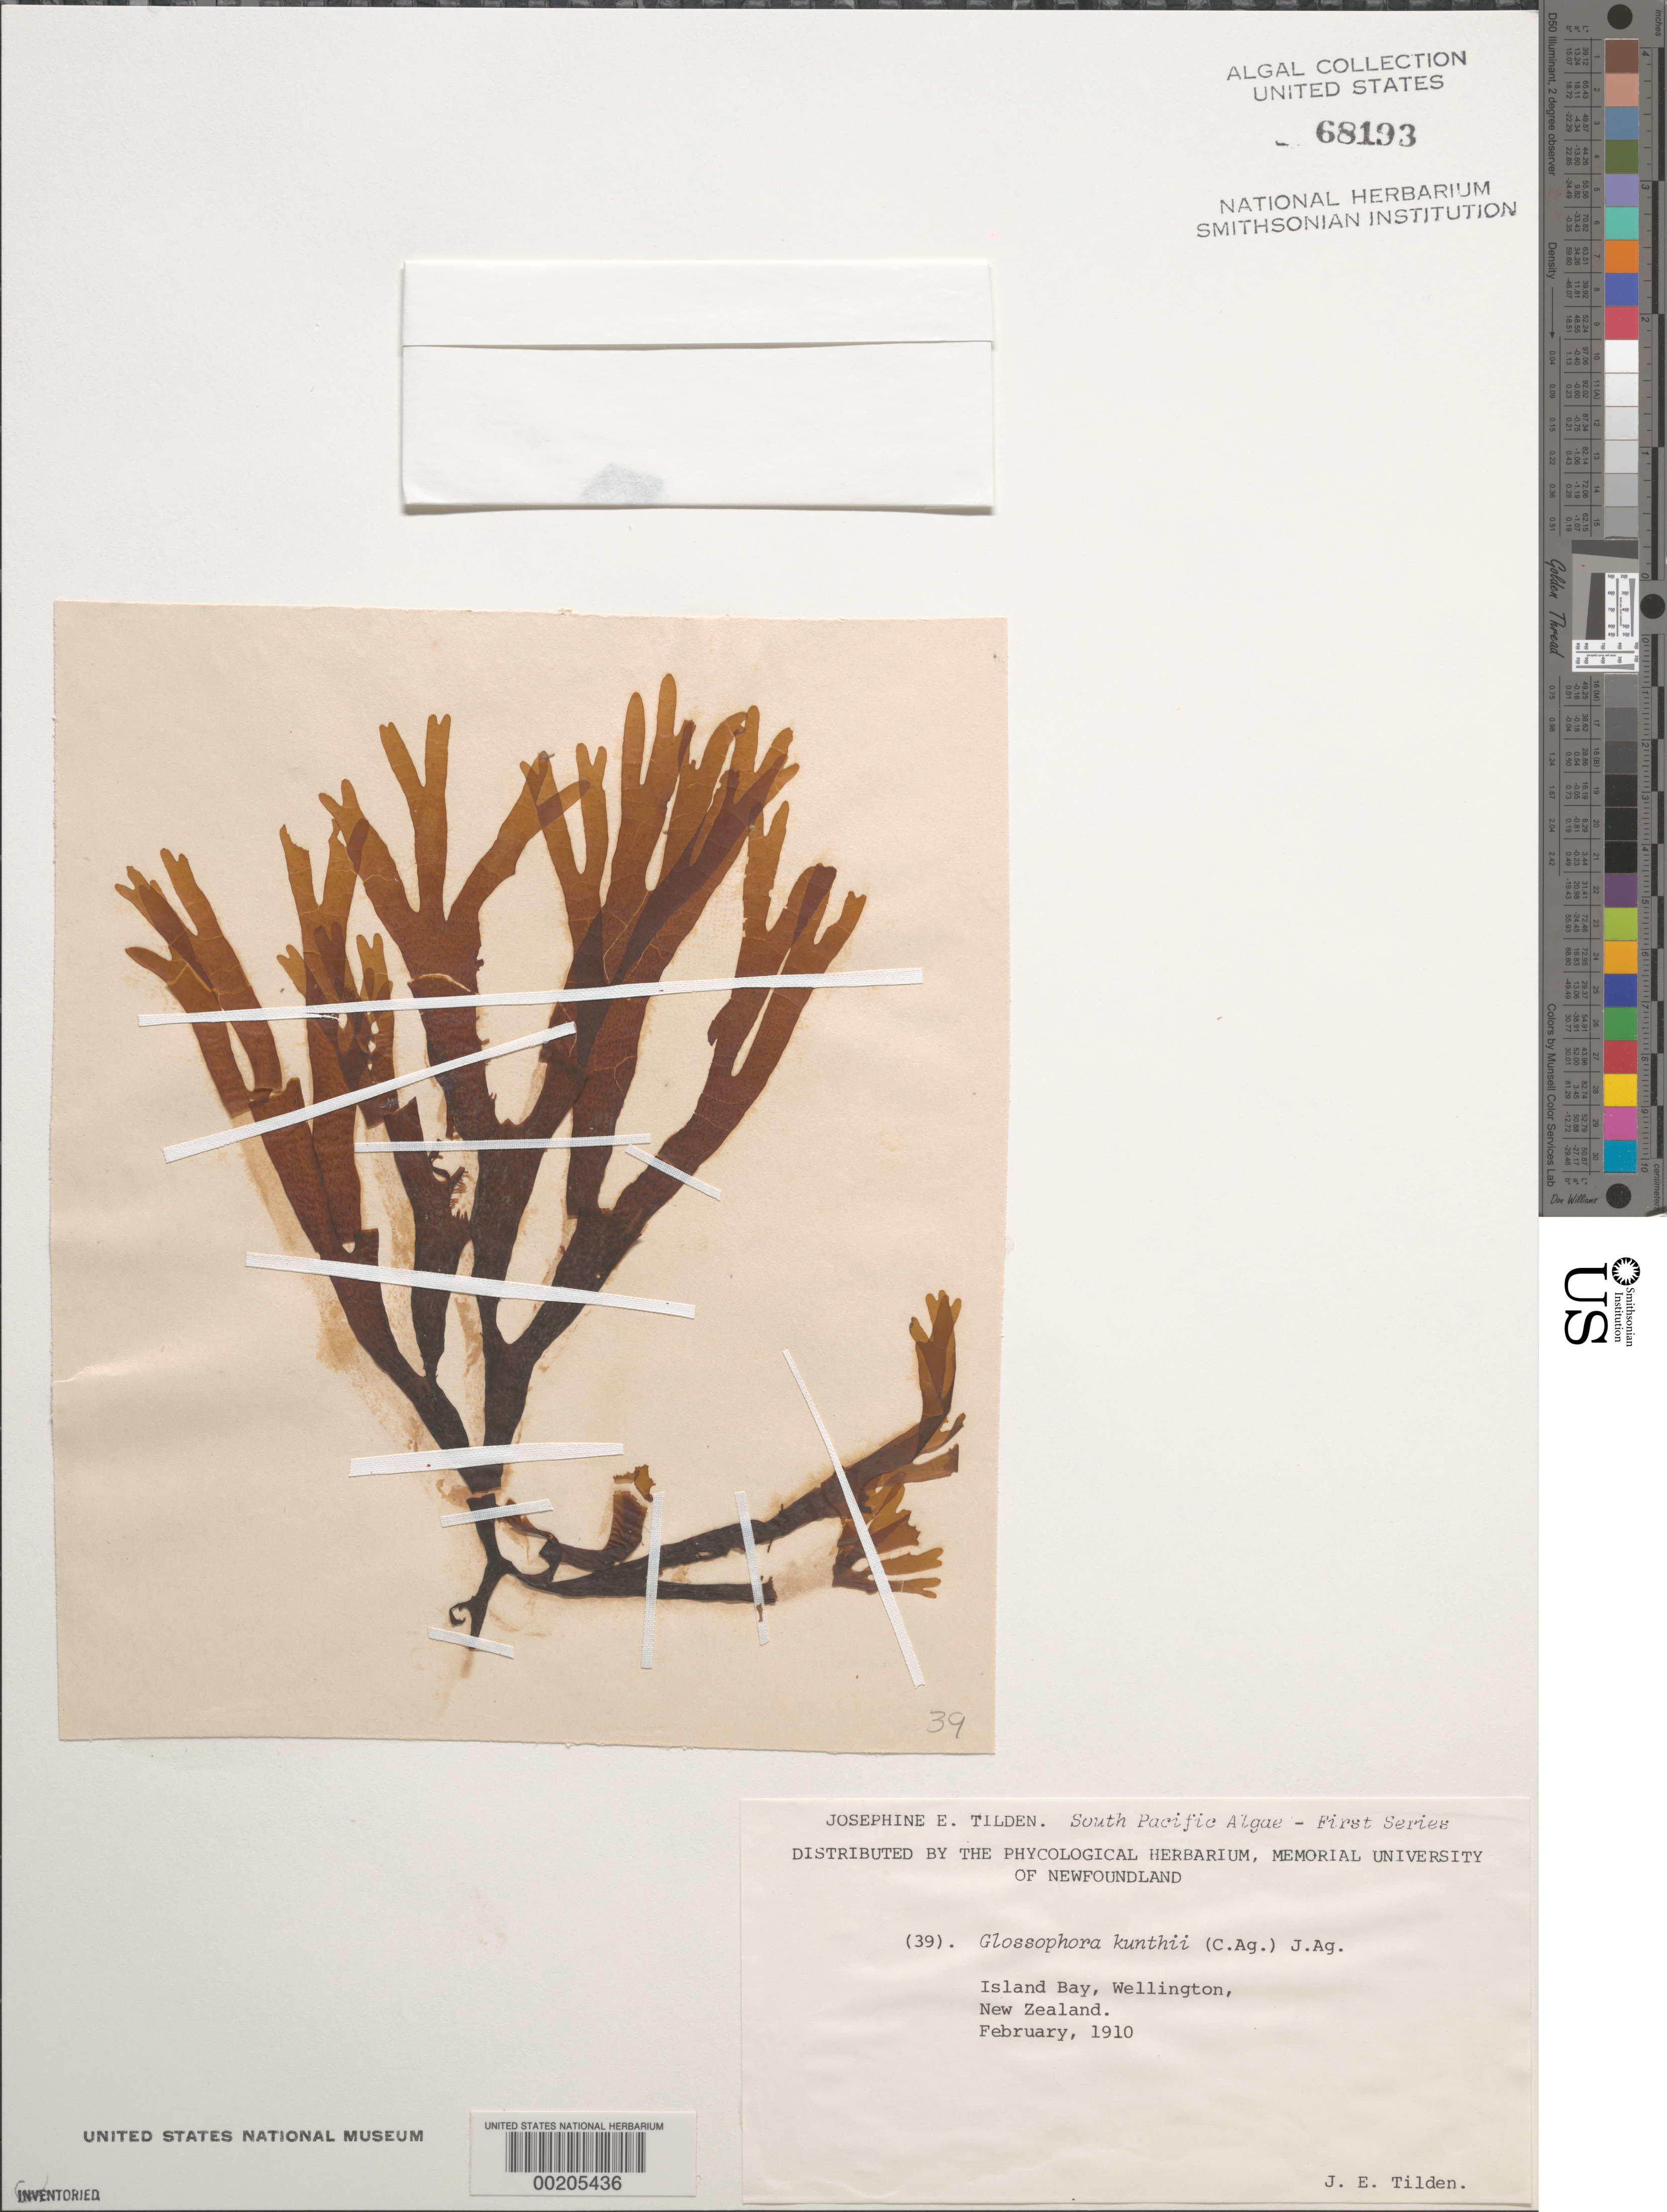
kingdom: Chromista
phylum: Ochrophyta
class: Phaeophyceae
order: Dictyotales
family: Dictyotaceae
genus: Dictyota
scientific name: Dictyota kunthii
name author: (C. Agardh) Grev.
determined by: Algae name updating Project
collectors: J. E. Tilden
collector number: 39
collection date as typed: Feb 1910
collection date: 1910-02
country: New Zealand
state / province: Wellington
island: North Island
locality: Wellington, Island Bay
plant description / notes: Tilden, South Pacific Algae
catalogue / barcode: US 68193